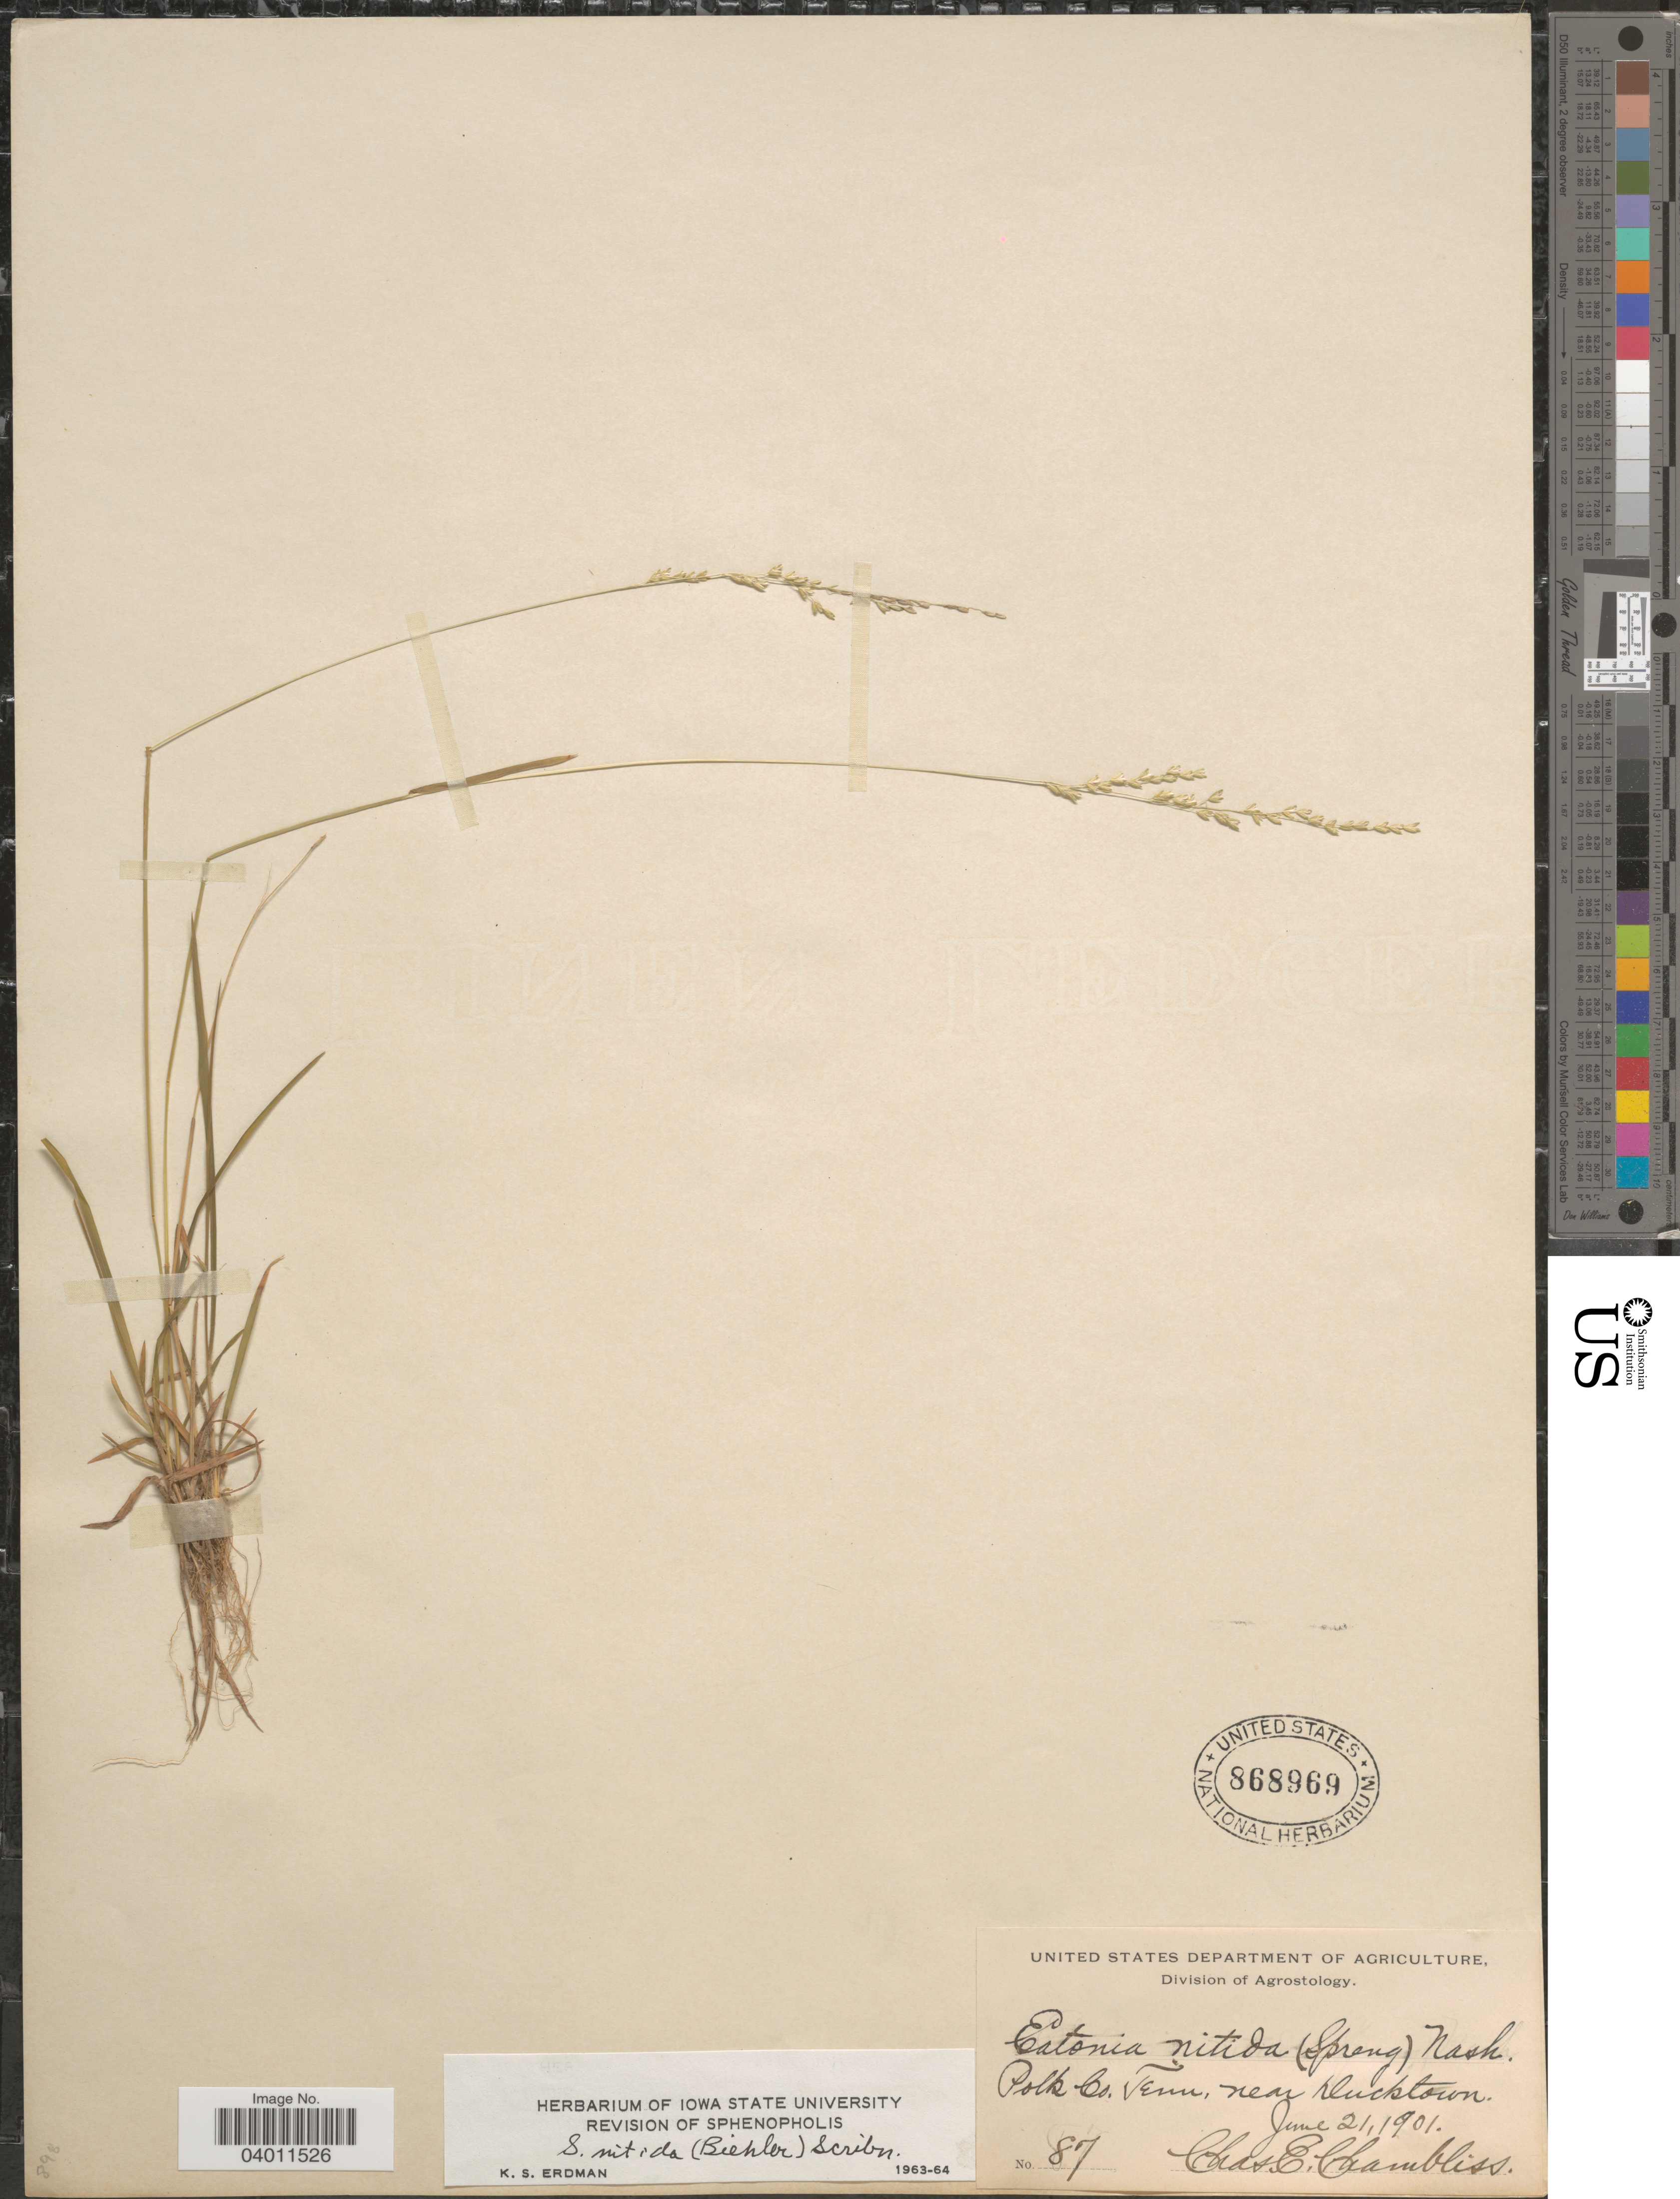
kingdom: Plantae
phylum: Tracheophyta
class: Liliopsida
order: Poales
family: Poaceae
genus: Sphenopholis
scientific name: Sphenopholis nitida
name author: (Biehler) Scribn.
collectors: C. Chambliss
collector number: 87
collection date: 1901-06-21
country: United States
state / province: Tennessee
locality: Polk Co., near Ducktown.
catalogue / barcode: US 868969